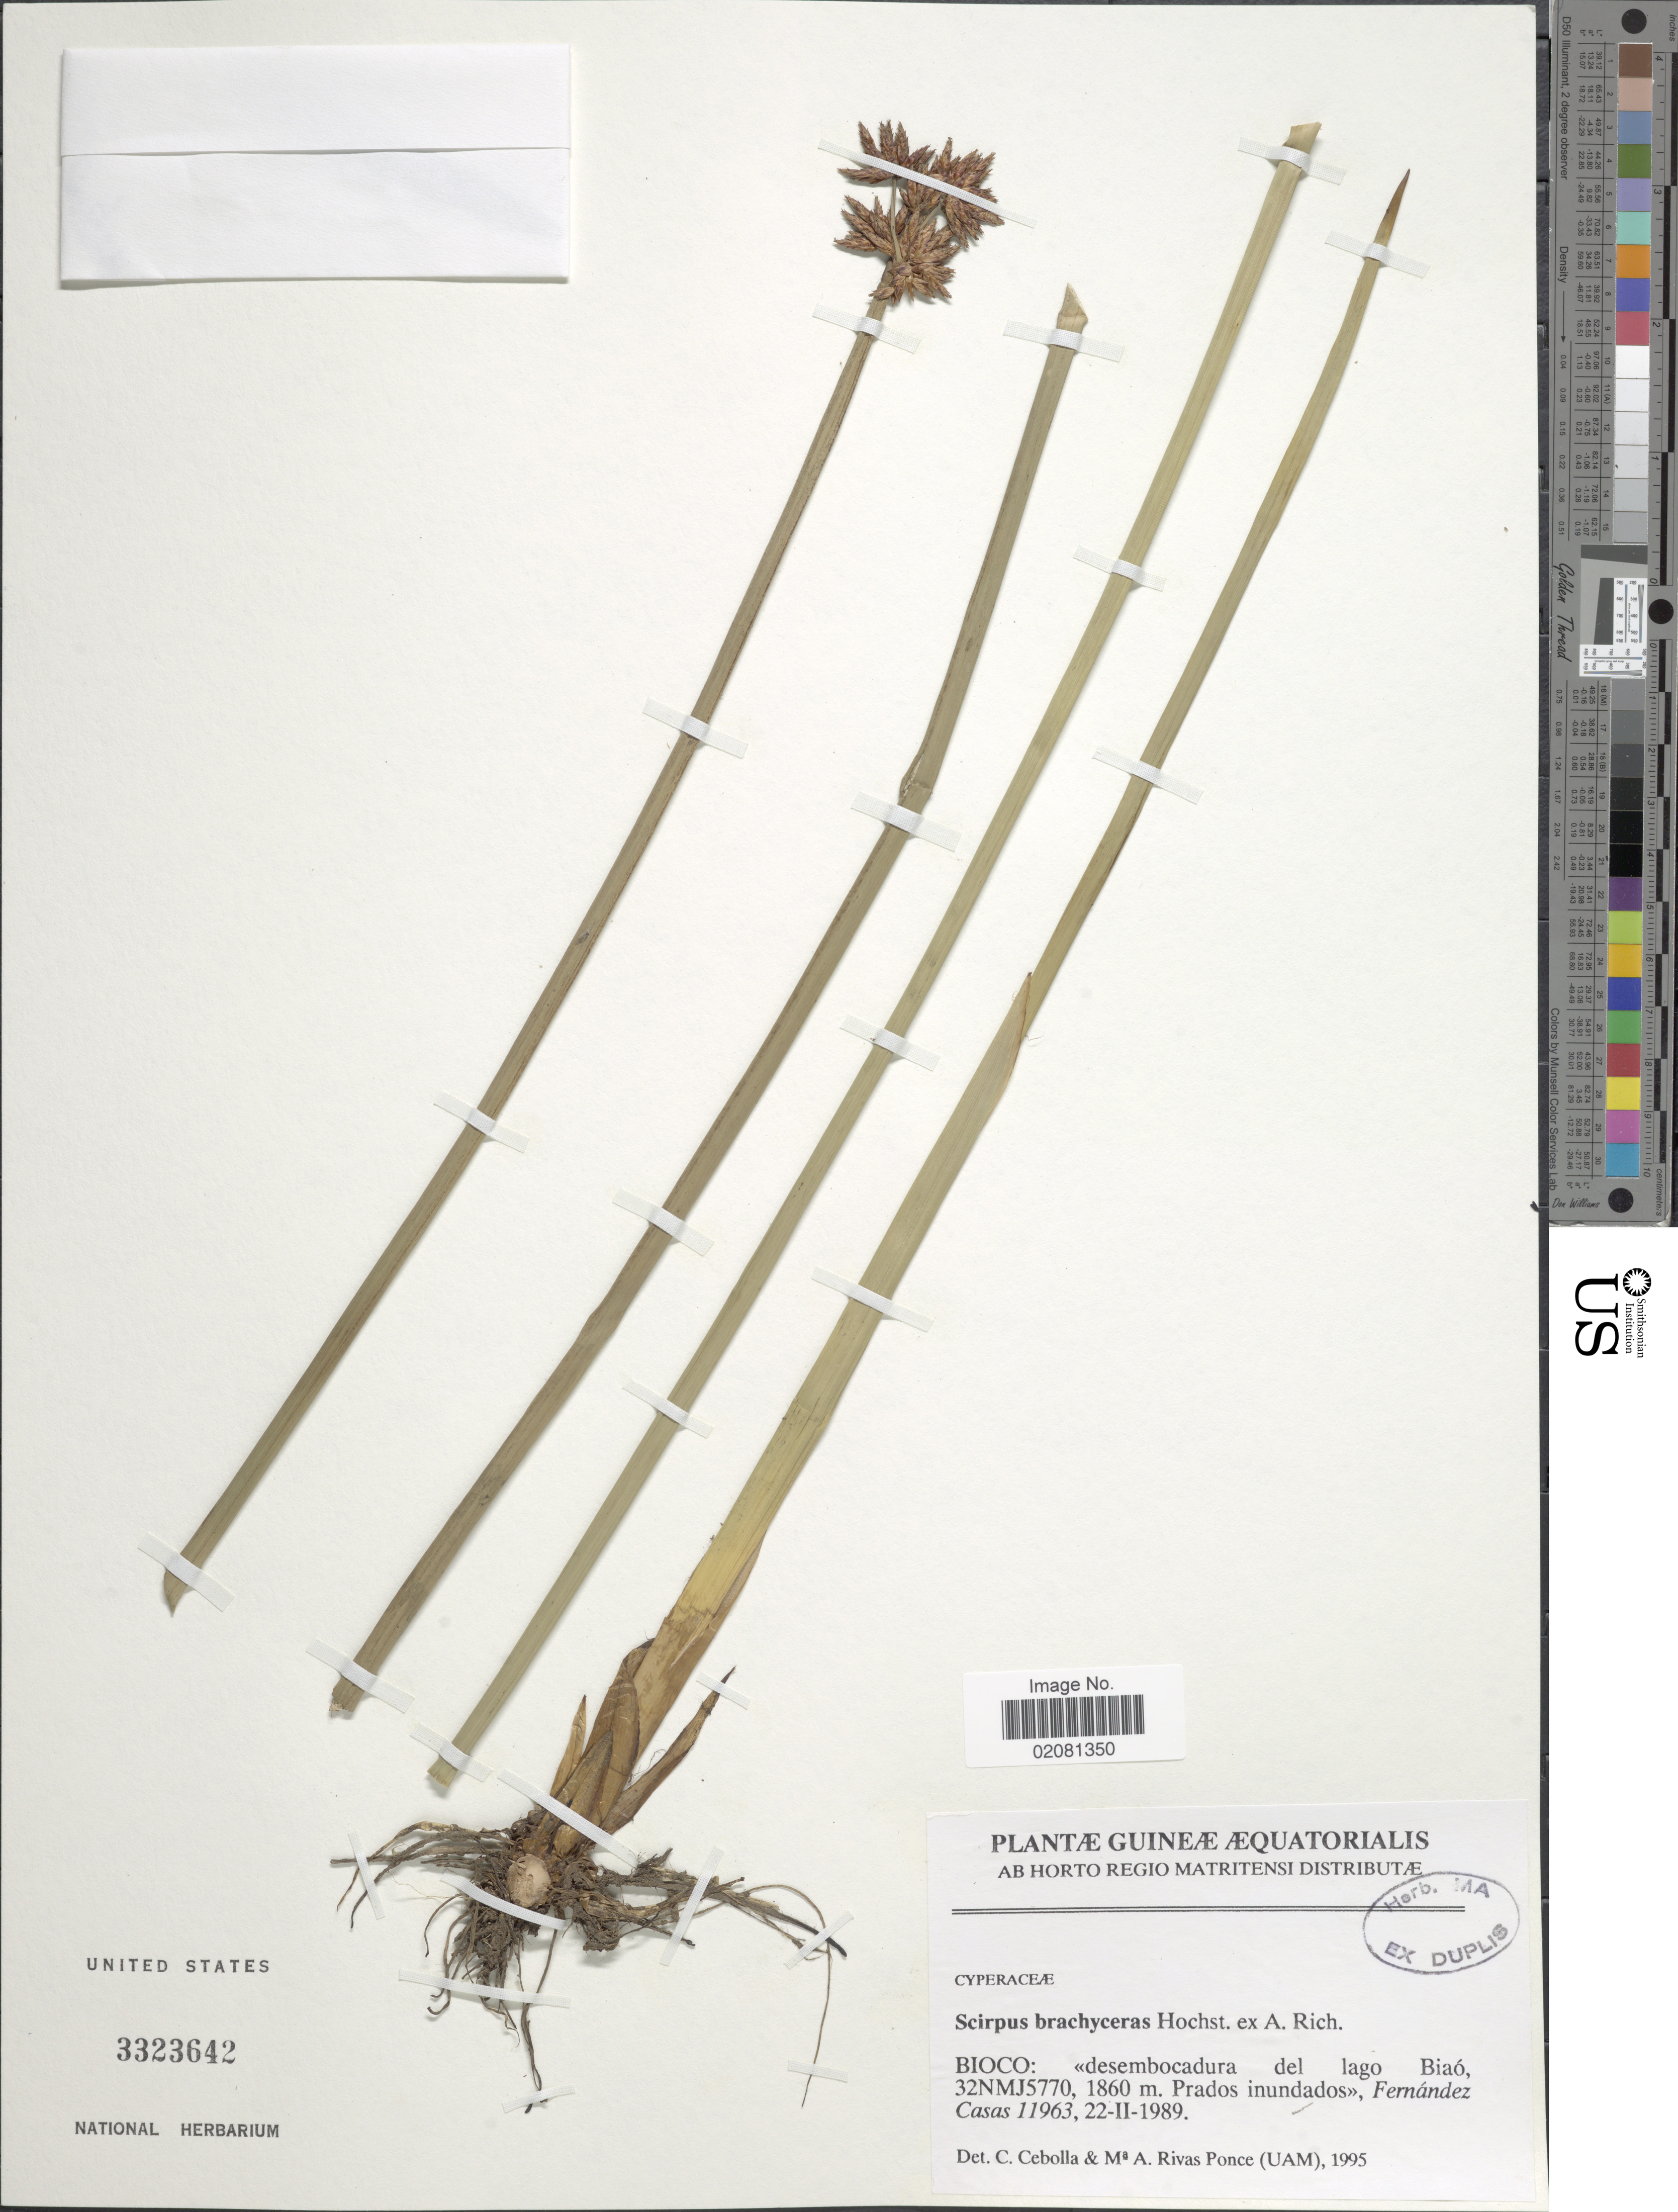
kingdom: Plantae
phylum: Tracheophyta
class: Liliopsida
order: Poales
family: Cyperaceae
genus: Schoenoplectus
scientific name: Schoenoplectus corymbosus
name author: (Roth ex Roem. & Schult.) J. Raynal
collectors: F. Casas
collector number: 11963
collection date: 1989-02-22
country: Equatorial Guinea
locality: Guinea Aequatorialis, Bioco: <<desembocadura del lago Biao, 32NMJ5770, Prados inundados>>.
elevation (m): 1860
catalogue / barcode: US 3323642